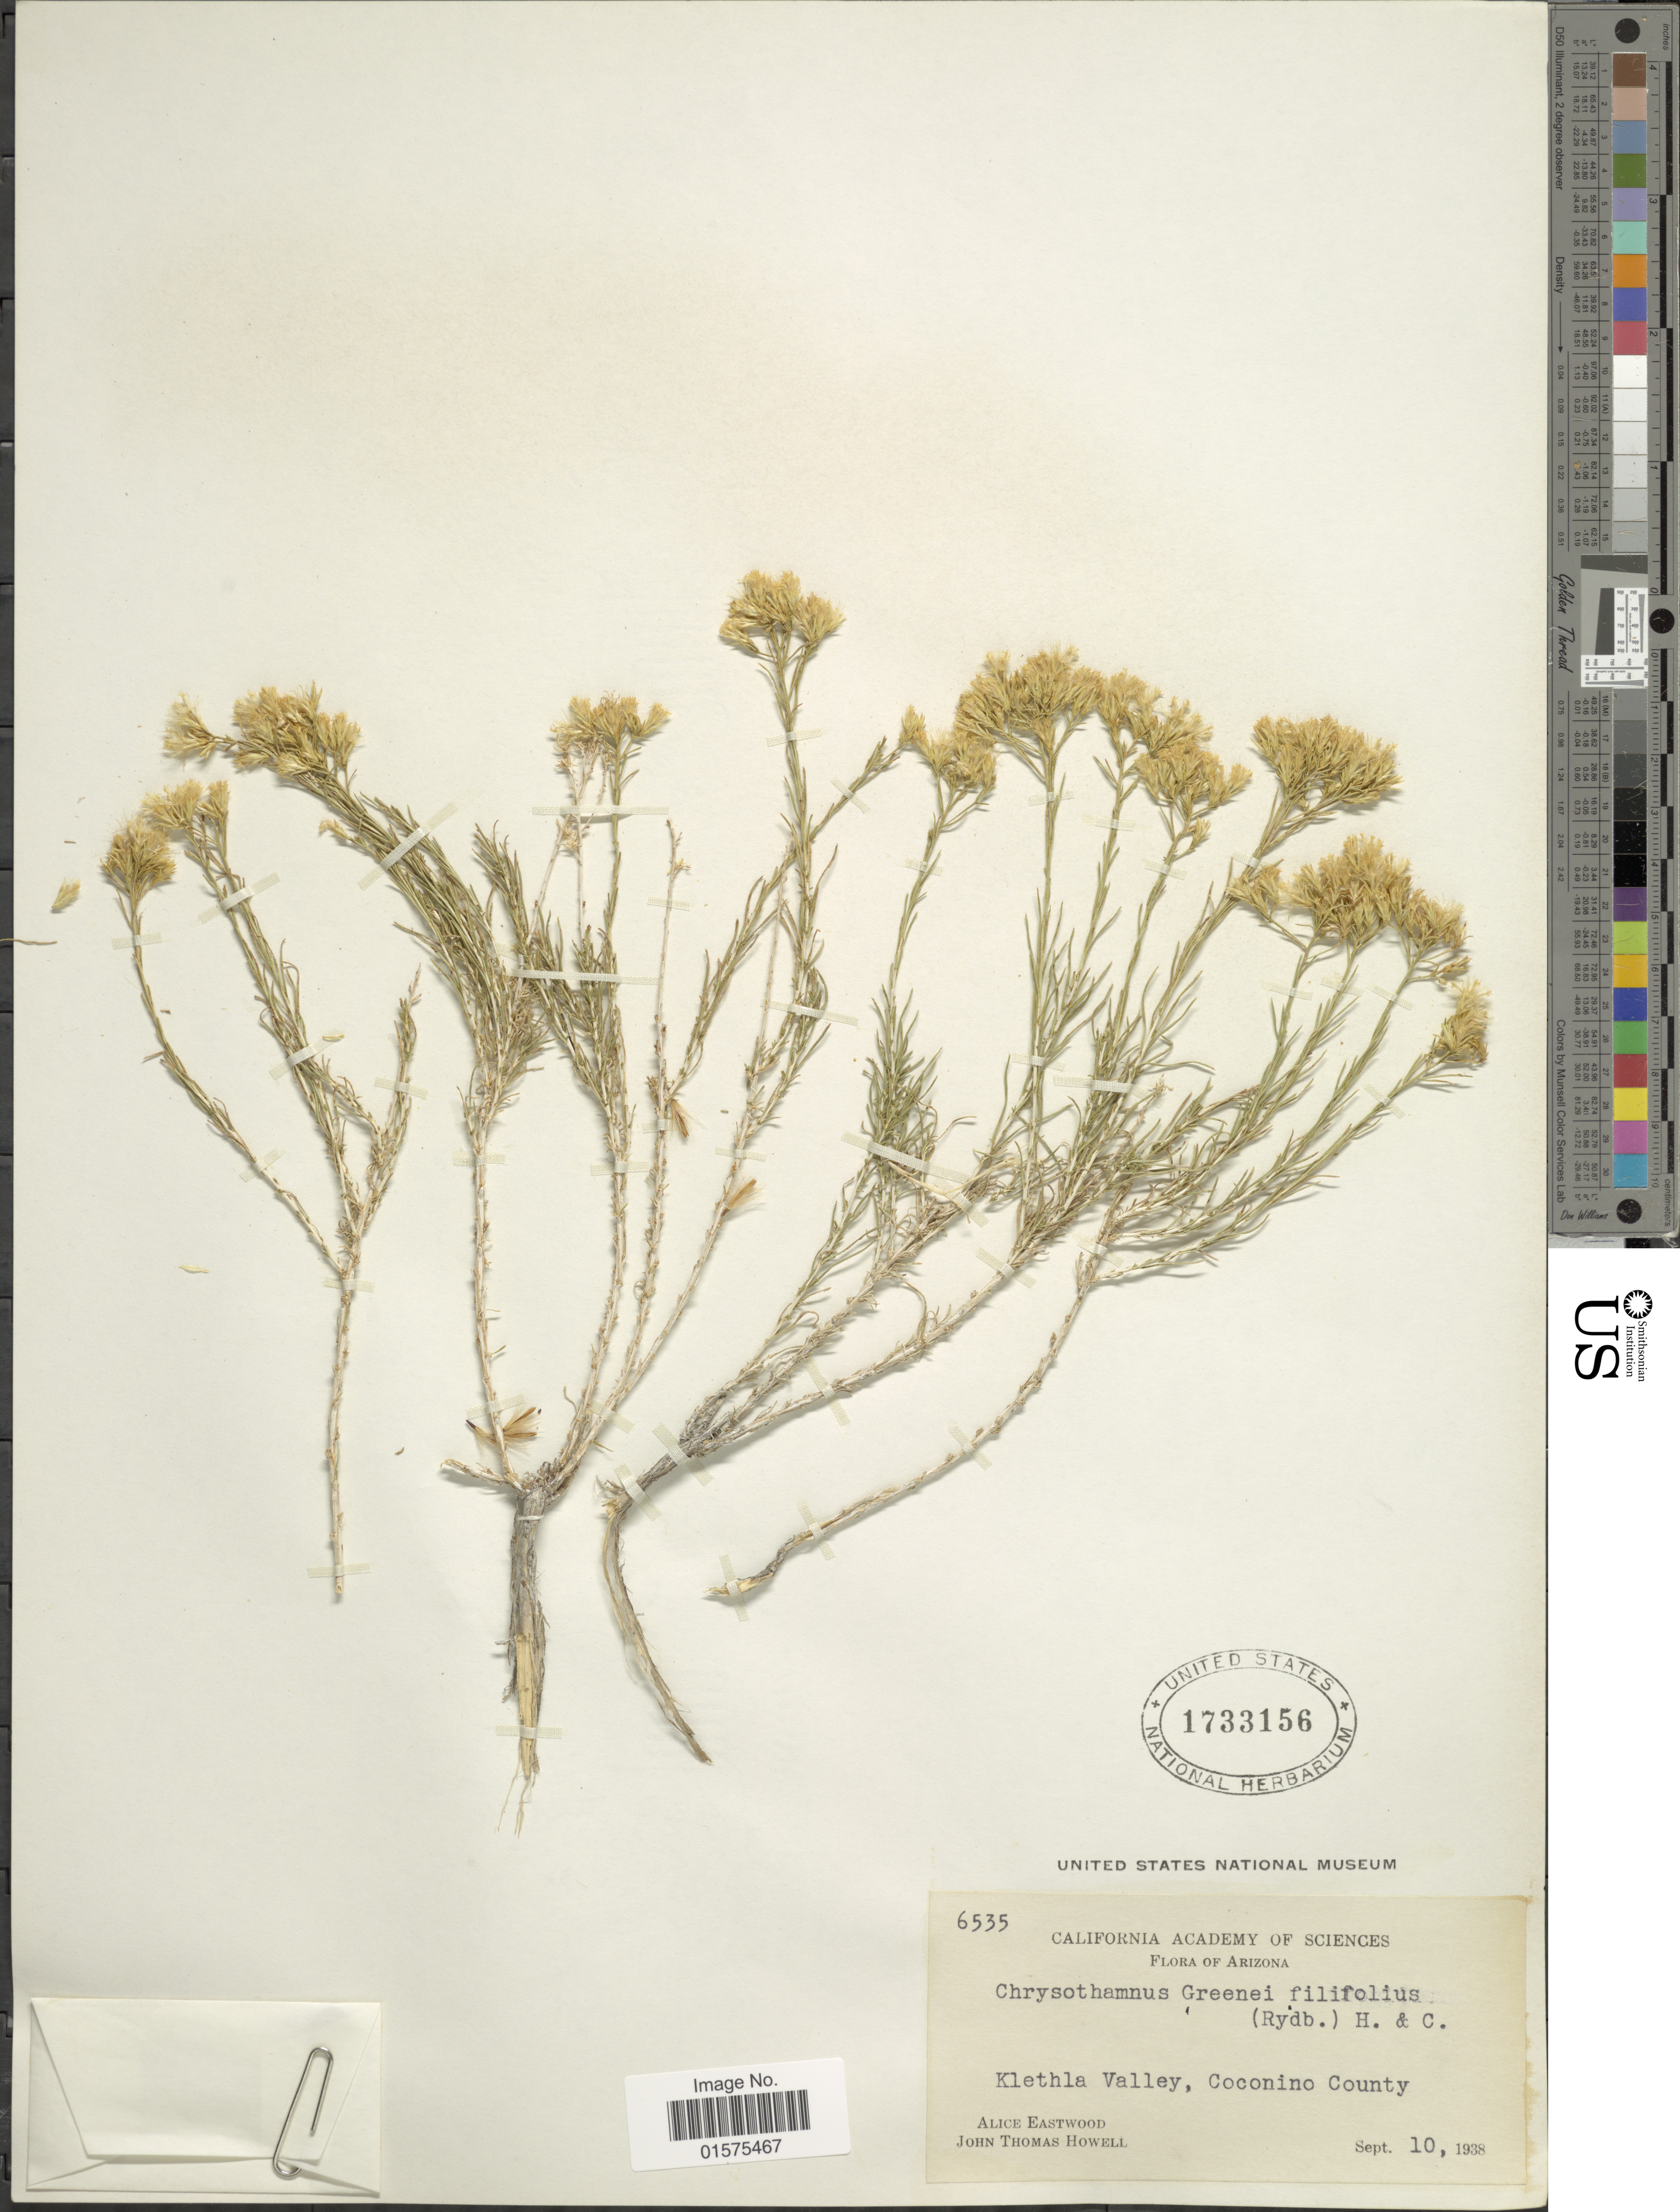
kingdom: Plantae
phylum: Tracheophyta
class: Magnoliopsida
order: Asterales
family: Asteraceae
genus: Chrysothamnus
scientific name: Chrysothamnus greenei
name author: (A. Gray) Greene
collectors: A. Eastwood & J. T. Howell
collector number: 6535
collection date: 1938-09-10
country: United States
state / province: Arizona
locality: Klethla Valley, Cococino County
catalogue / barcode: US 1733156